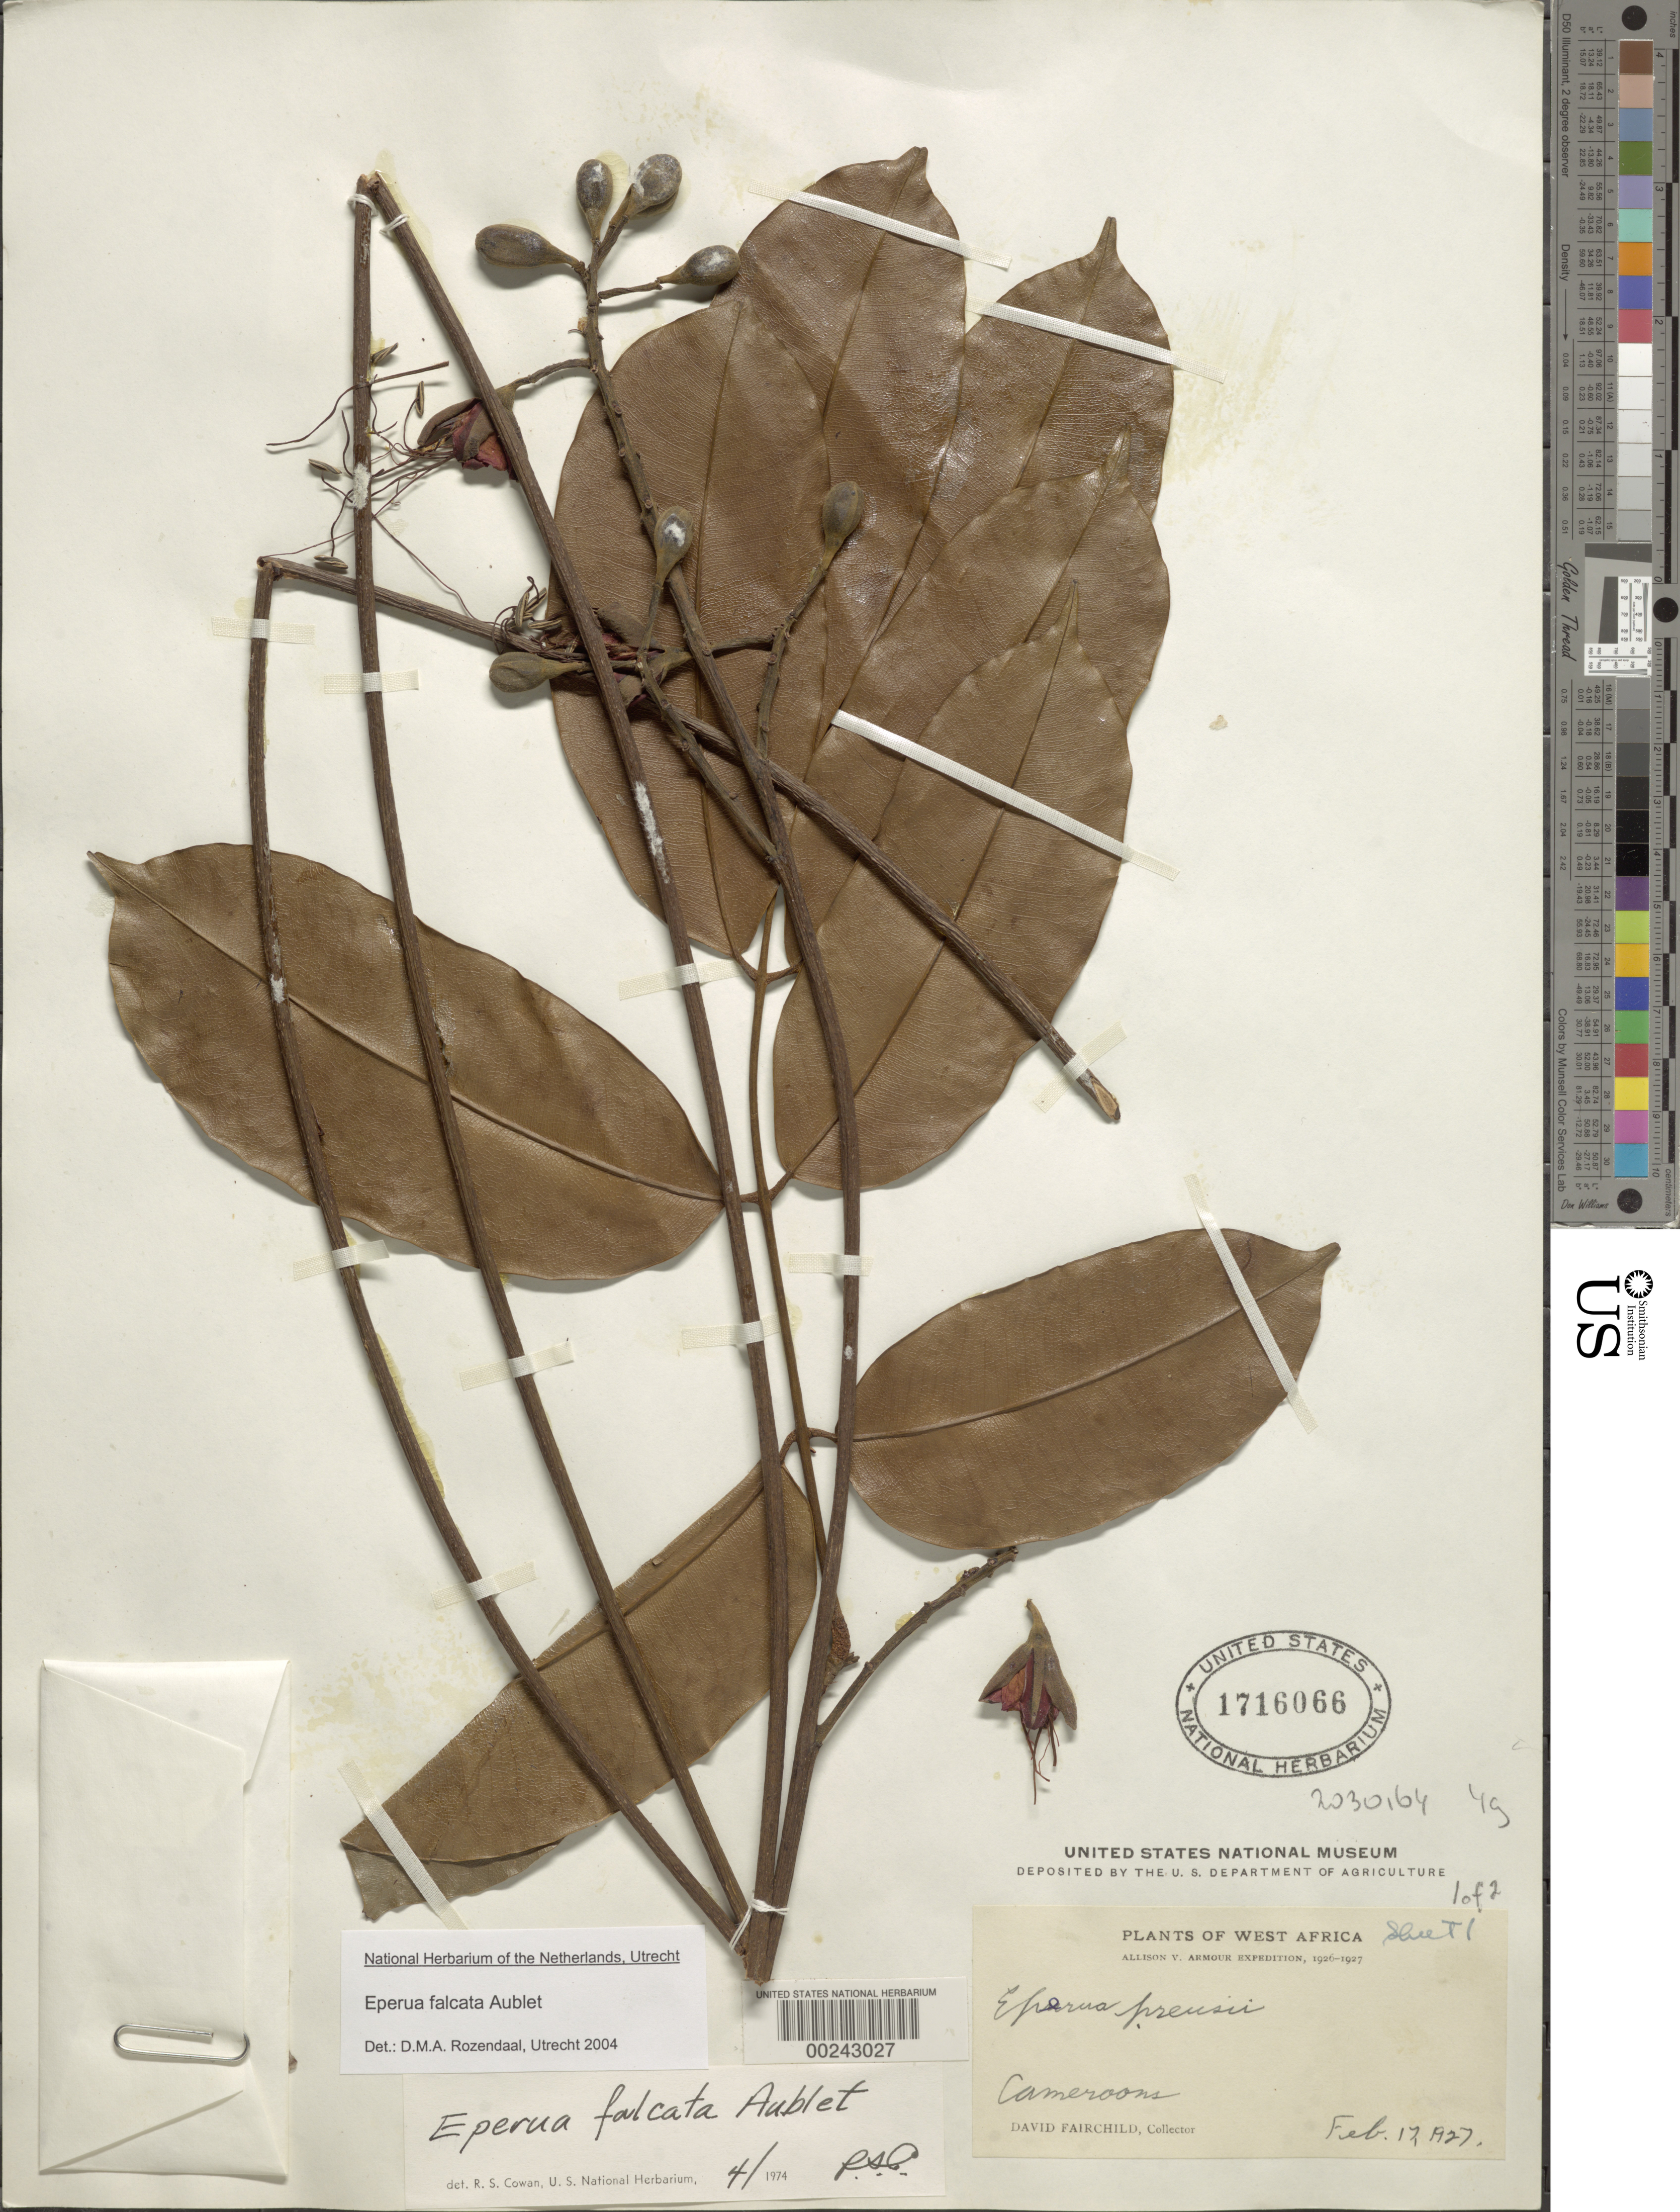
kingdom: Plantae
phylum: Tracheophyta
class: Magnoliopsida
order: Fabales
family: Fabaceae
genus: Eperua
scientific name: Eperua falcata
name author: Aubl.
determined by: Rozendaal, D. M. A.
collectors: D. Fairchild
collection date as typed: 12 Feb 1927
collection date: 1927-02-12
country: Cameroon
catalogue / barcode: US 1716066